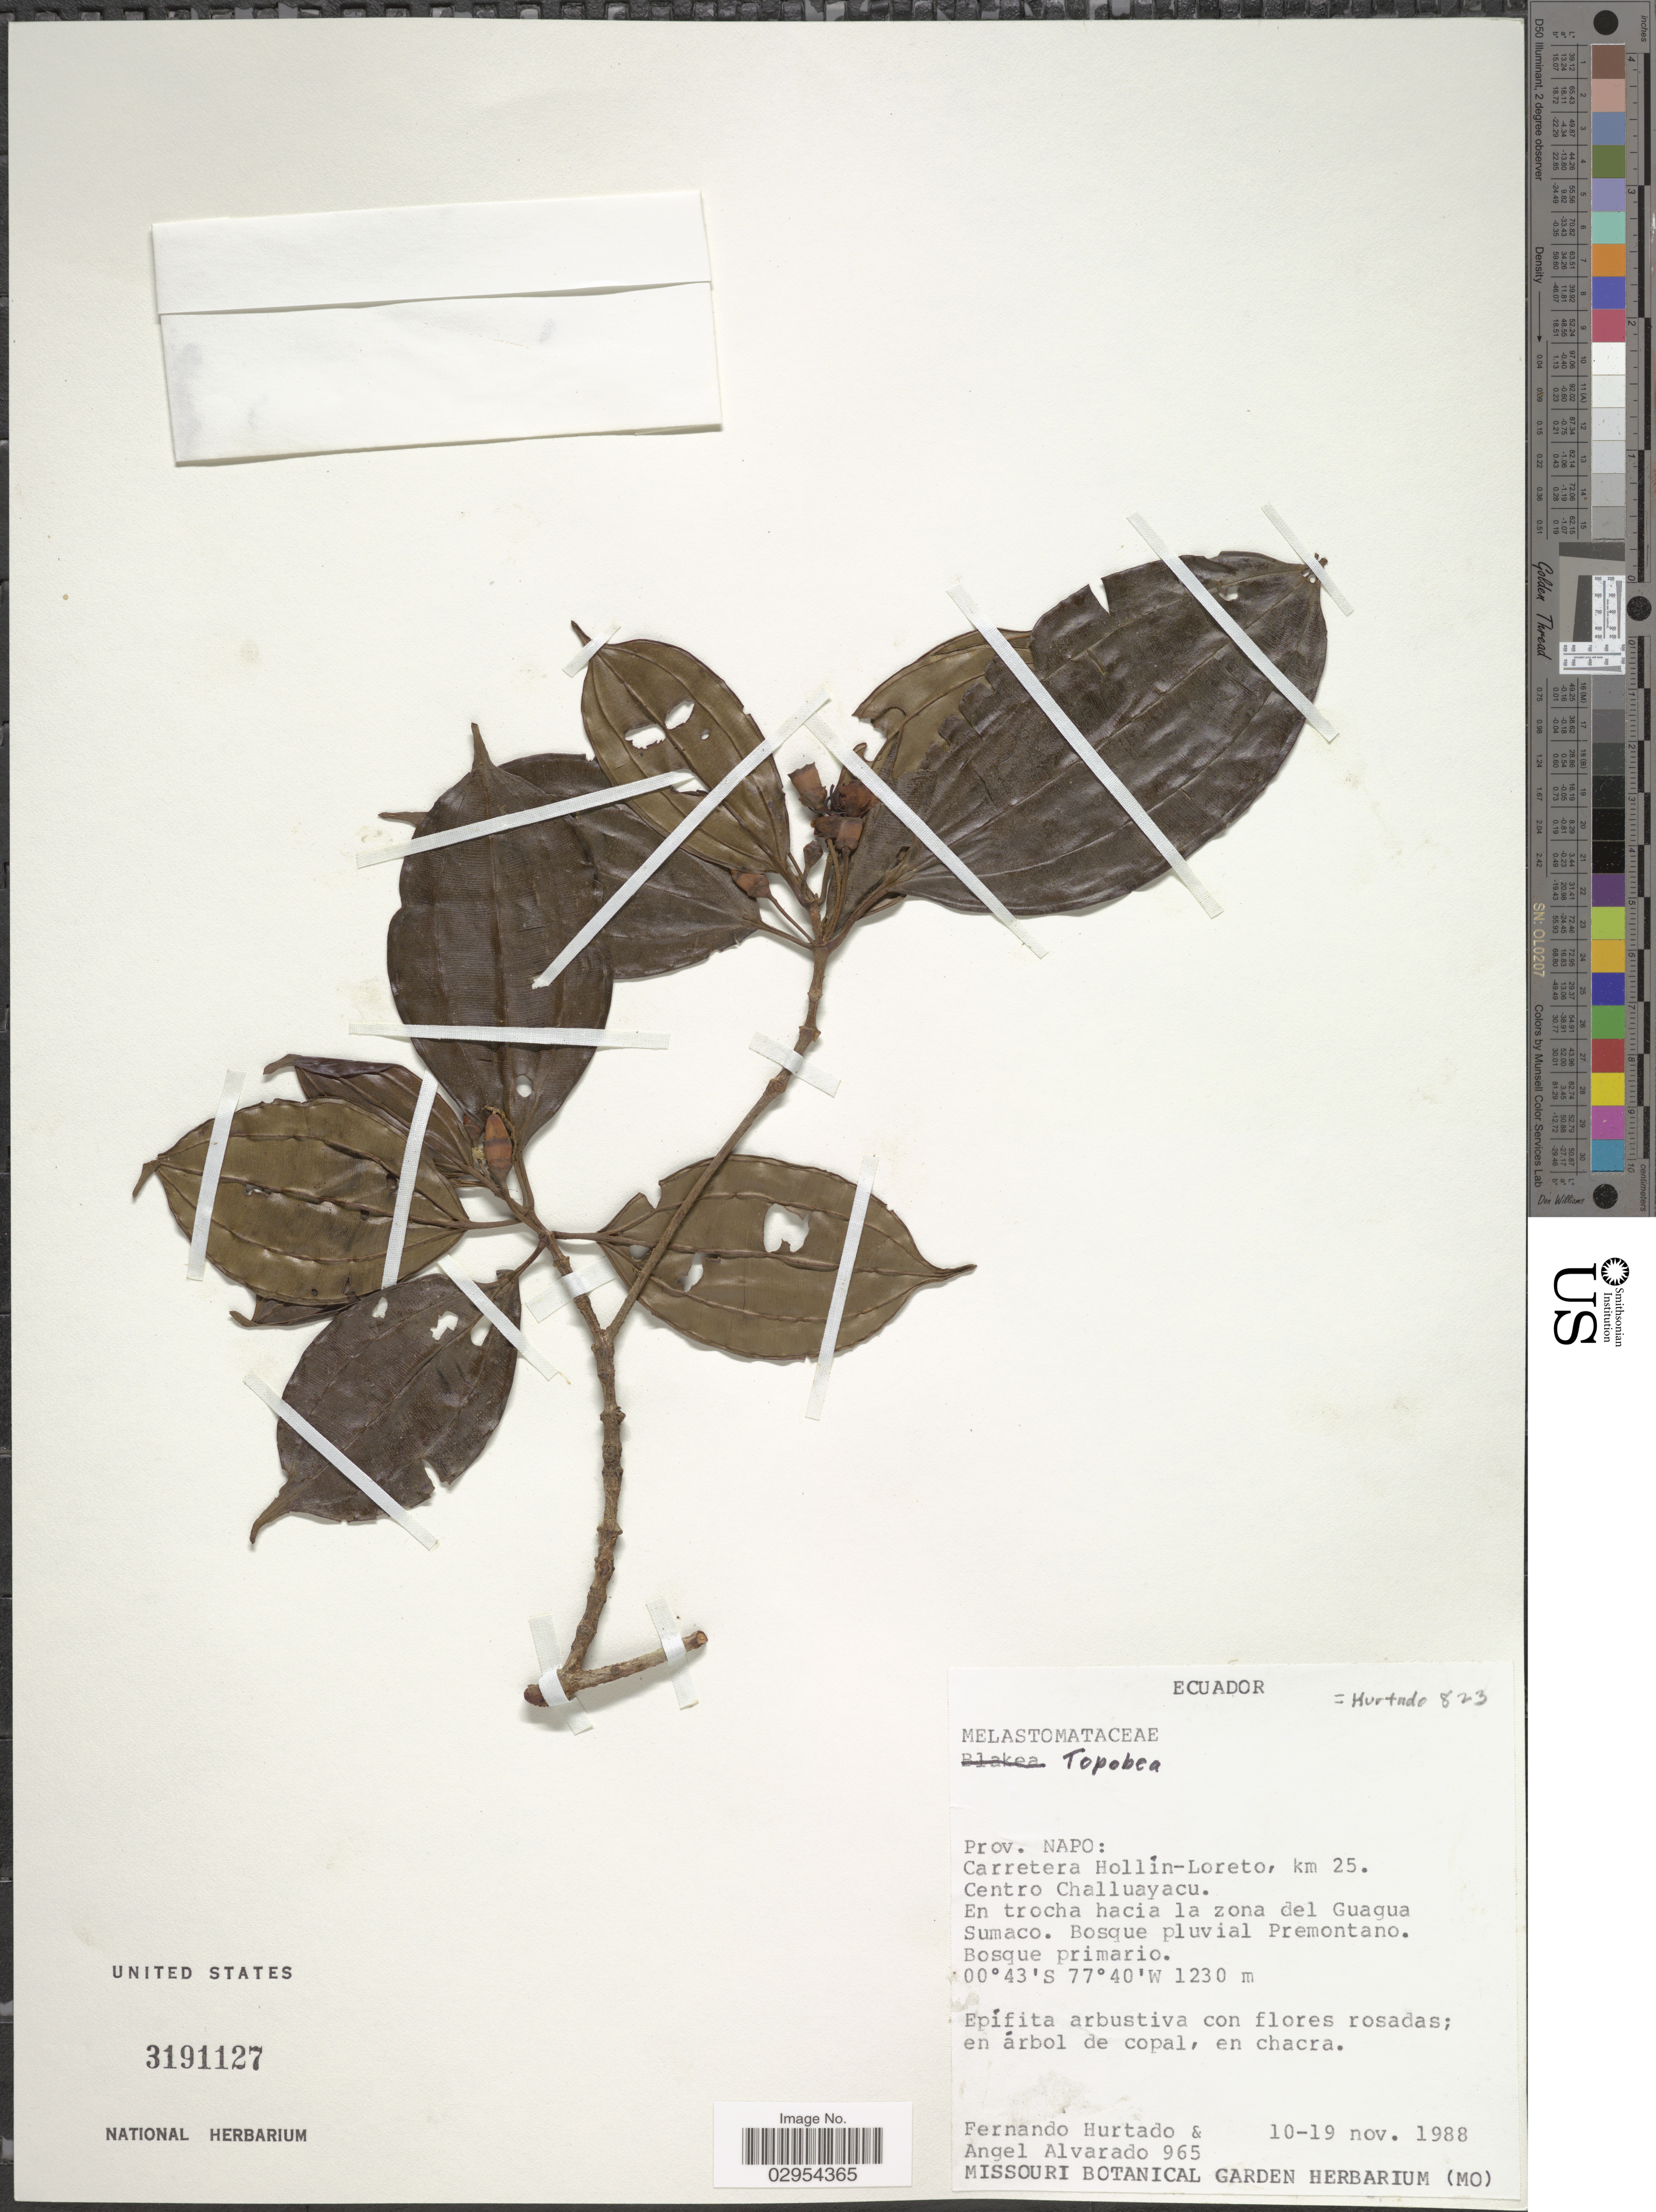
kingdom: Plantae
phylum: Tracheophyta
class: Magnoliopsida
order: Myrtales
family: Melastomataceae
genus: Topobea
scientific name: Topobea sp.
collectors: F. Hurtado & A. Alvarado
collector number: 965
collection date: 1988-11-10/1988-11-19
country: Ecuador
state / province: Napo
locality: Carretera Hollín-Loreto, km 25. Centro Challuayacu. En trocha hacia la zona del Guagua Sumaco.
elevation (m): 1230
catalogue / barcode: US 3191127